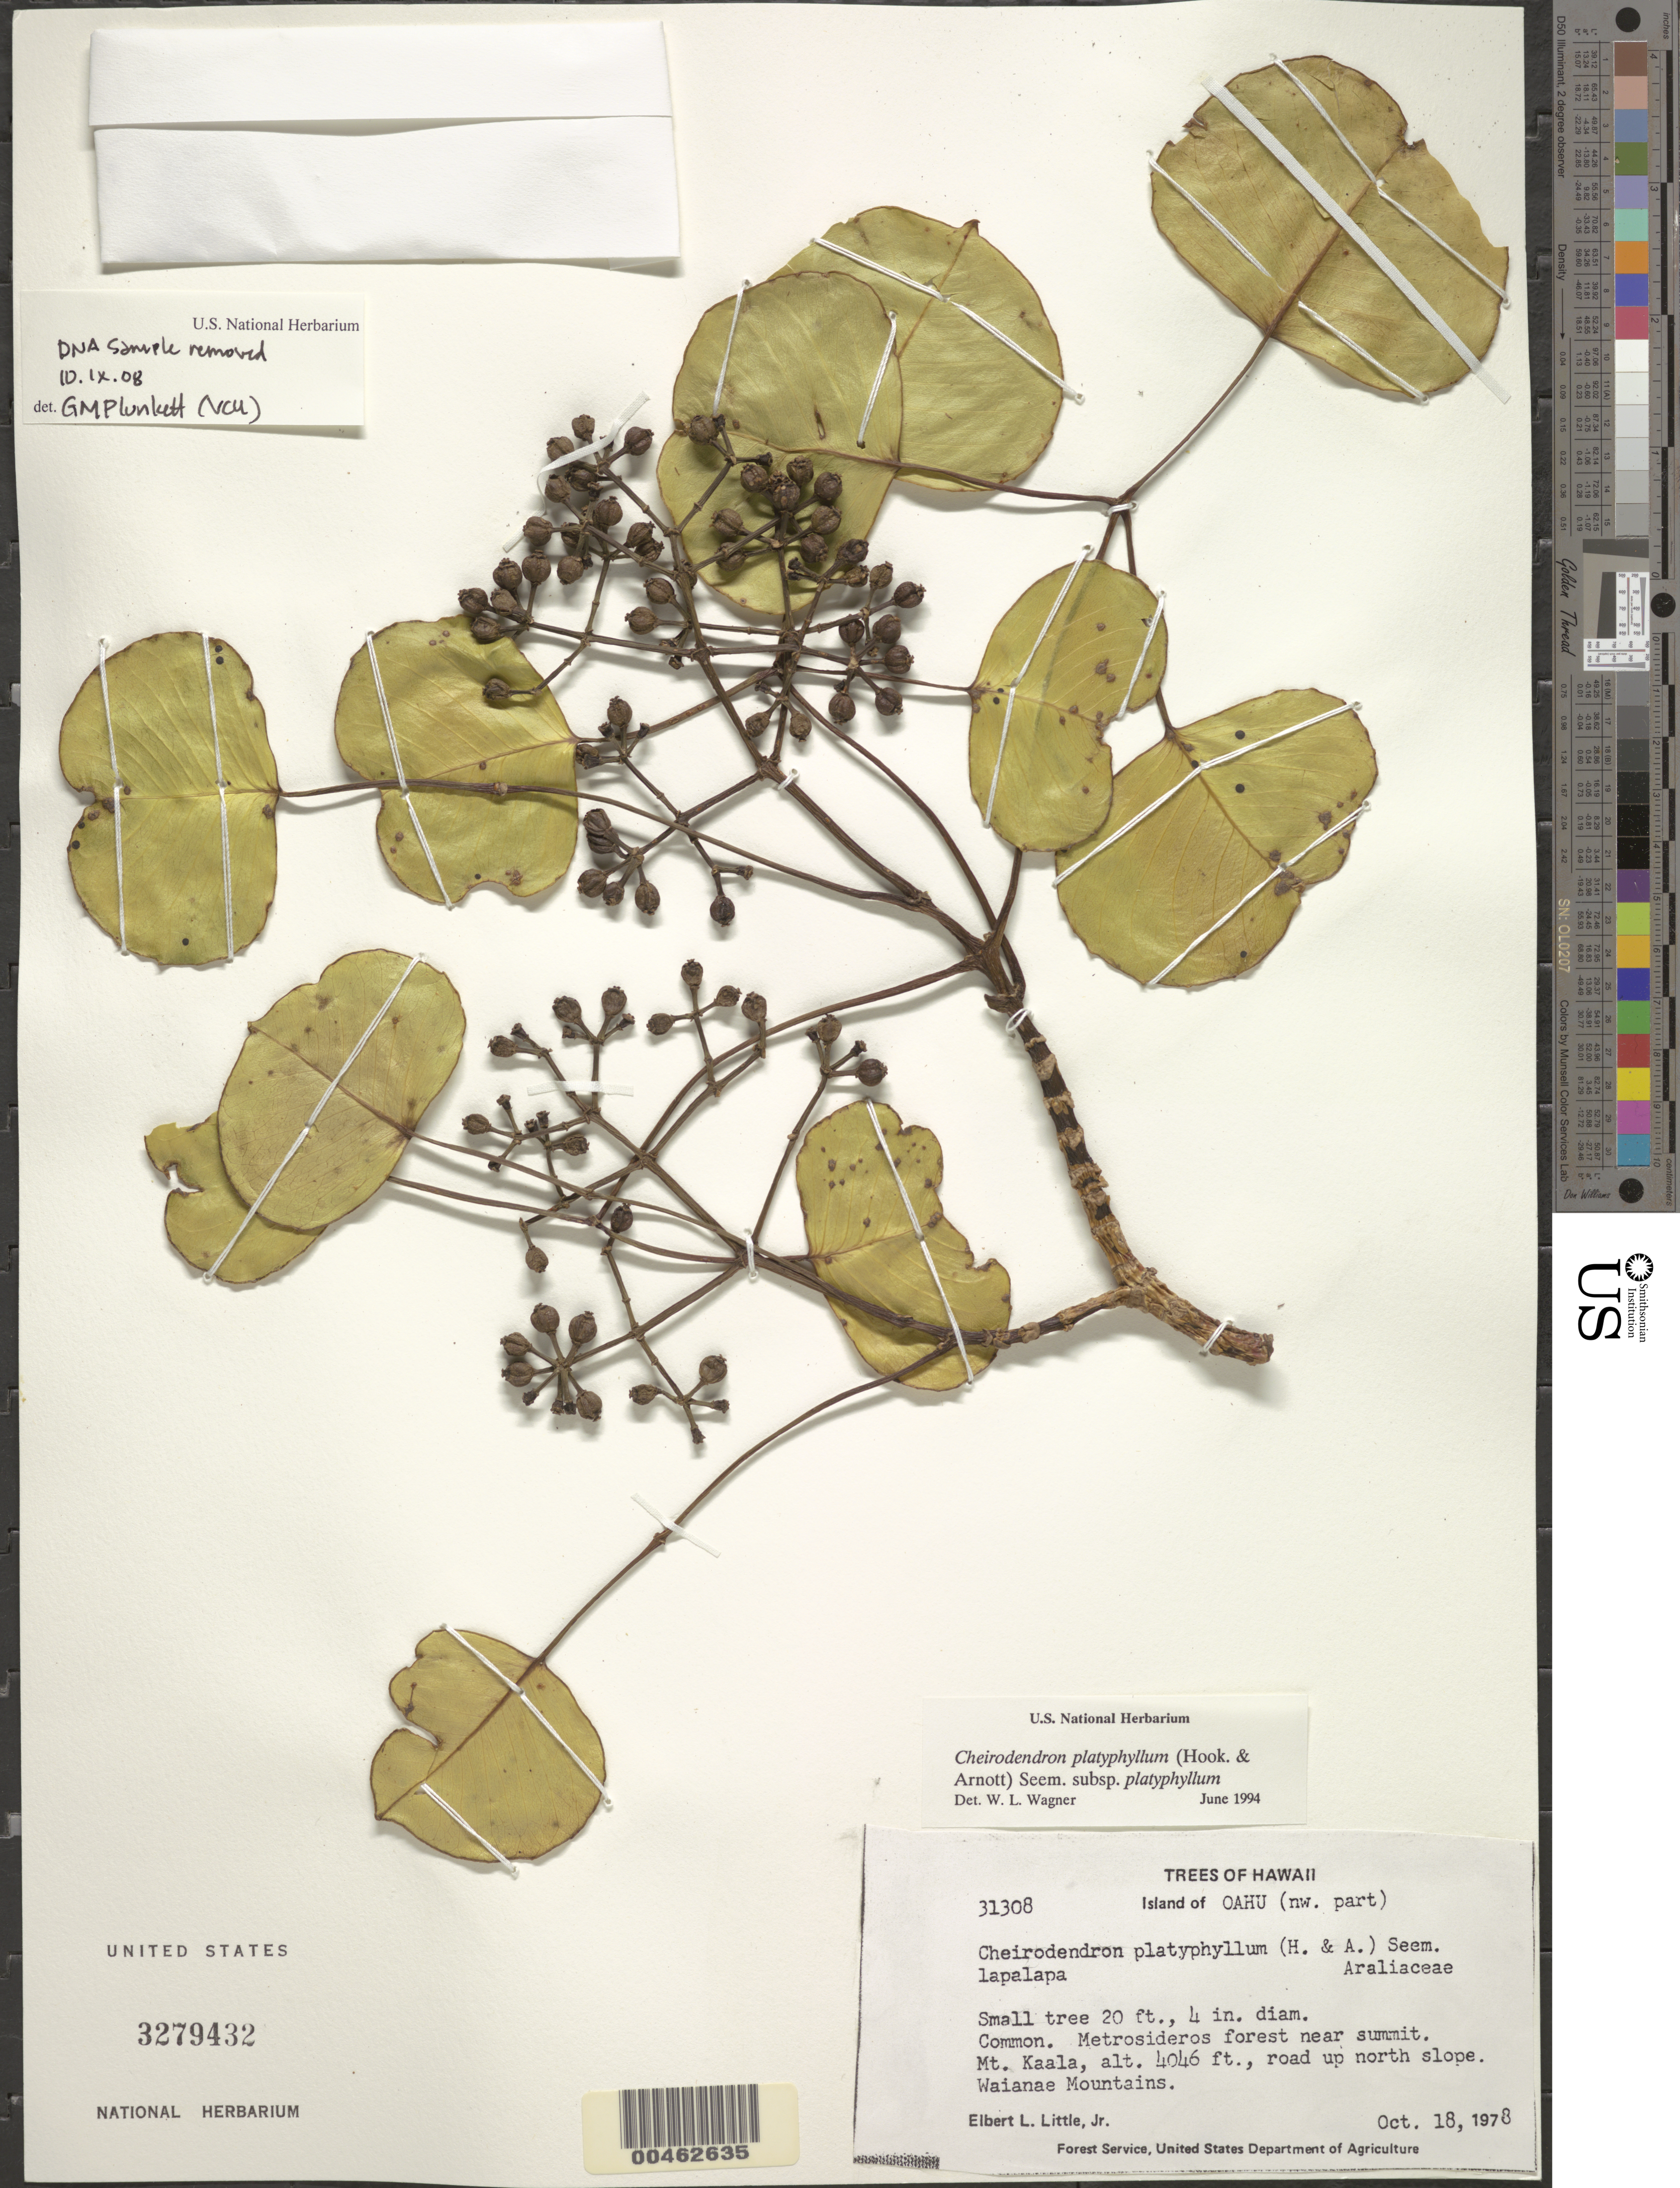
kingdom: Plantae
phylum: Tracheophyta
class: Magnoliopsida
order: Apiales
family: Araliaceae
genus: Cheirodendron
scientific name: Cheirodendron platyphyllum subsp. platyphyllum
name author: (Hook. & Arn.) Seem.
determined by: Wagner, W. L., (BOT), Smithsonian Institution - National Museum of Natural History (UNITED STATES)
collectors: E. L. Little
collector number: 31308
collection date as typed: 18 Oct 1978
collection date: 1978-10-18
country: United States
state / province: Hawaii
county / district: Honolulu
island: Oahu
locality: NW part of Oahu, Mt. Kaala, road up N slope. Waianae Mts.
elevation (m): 1233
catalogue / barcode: US 3279432